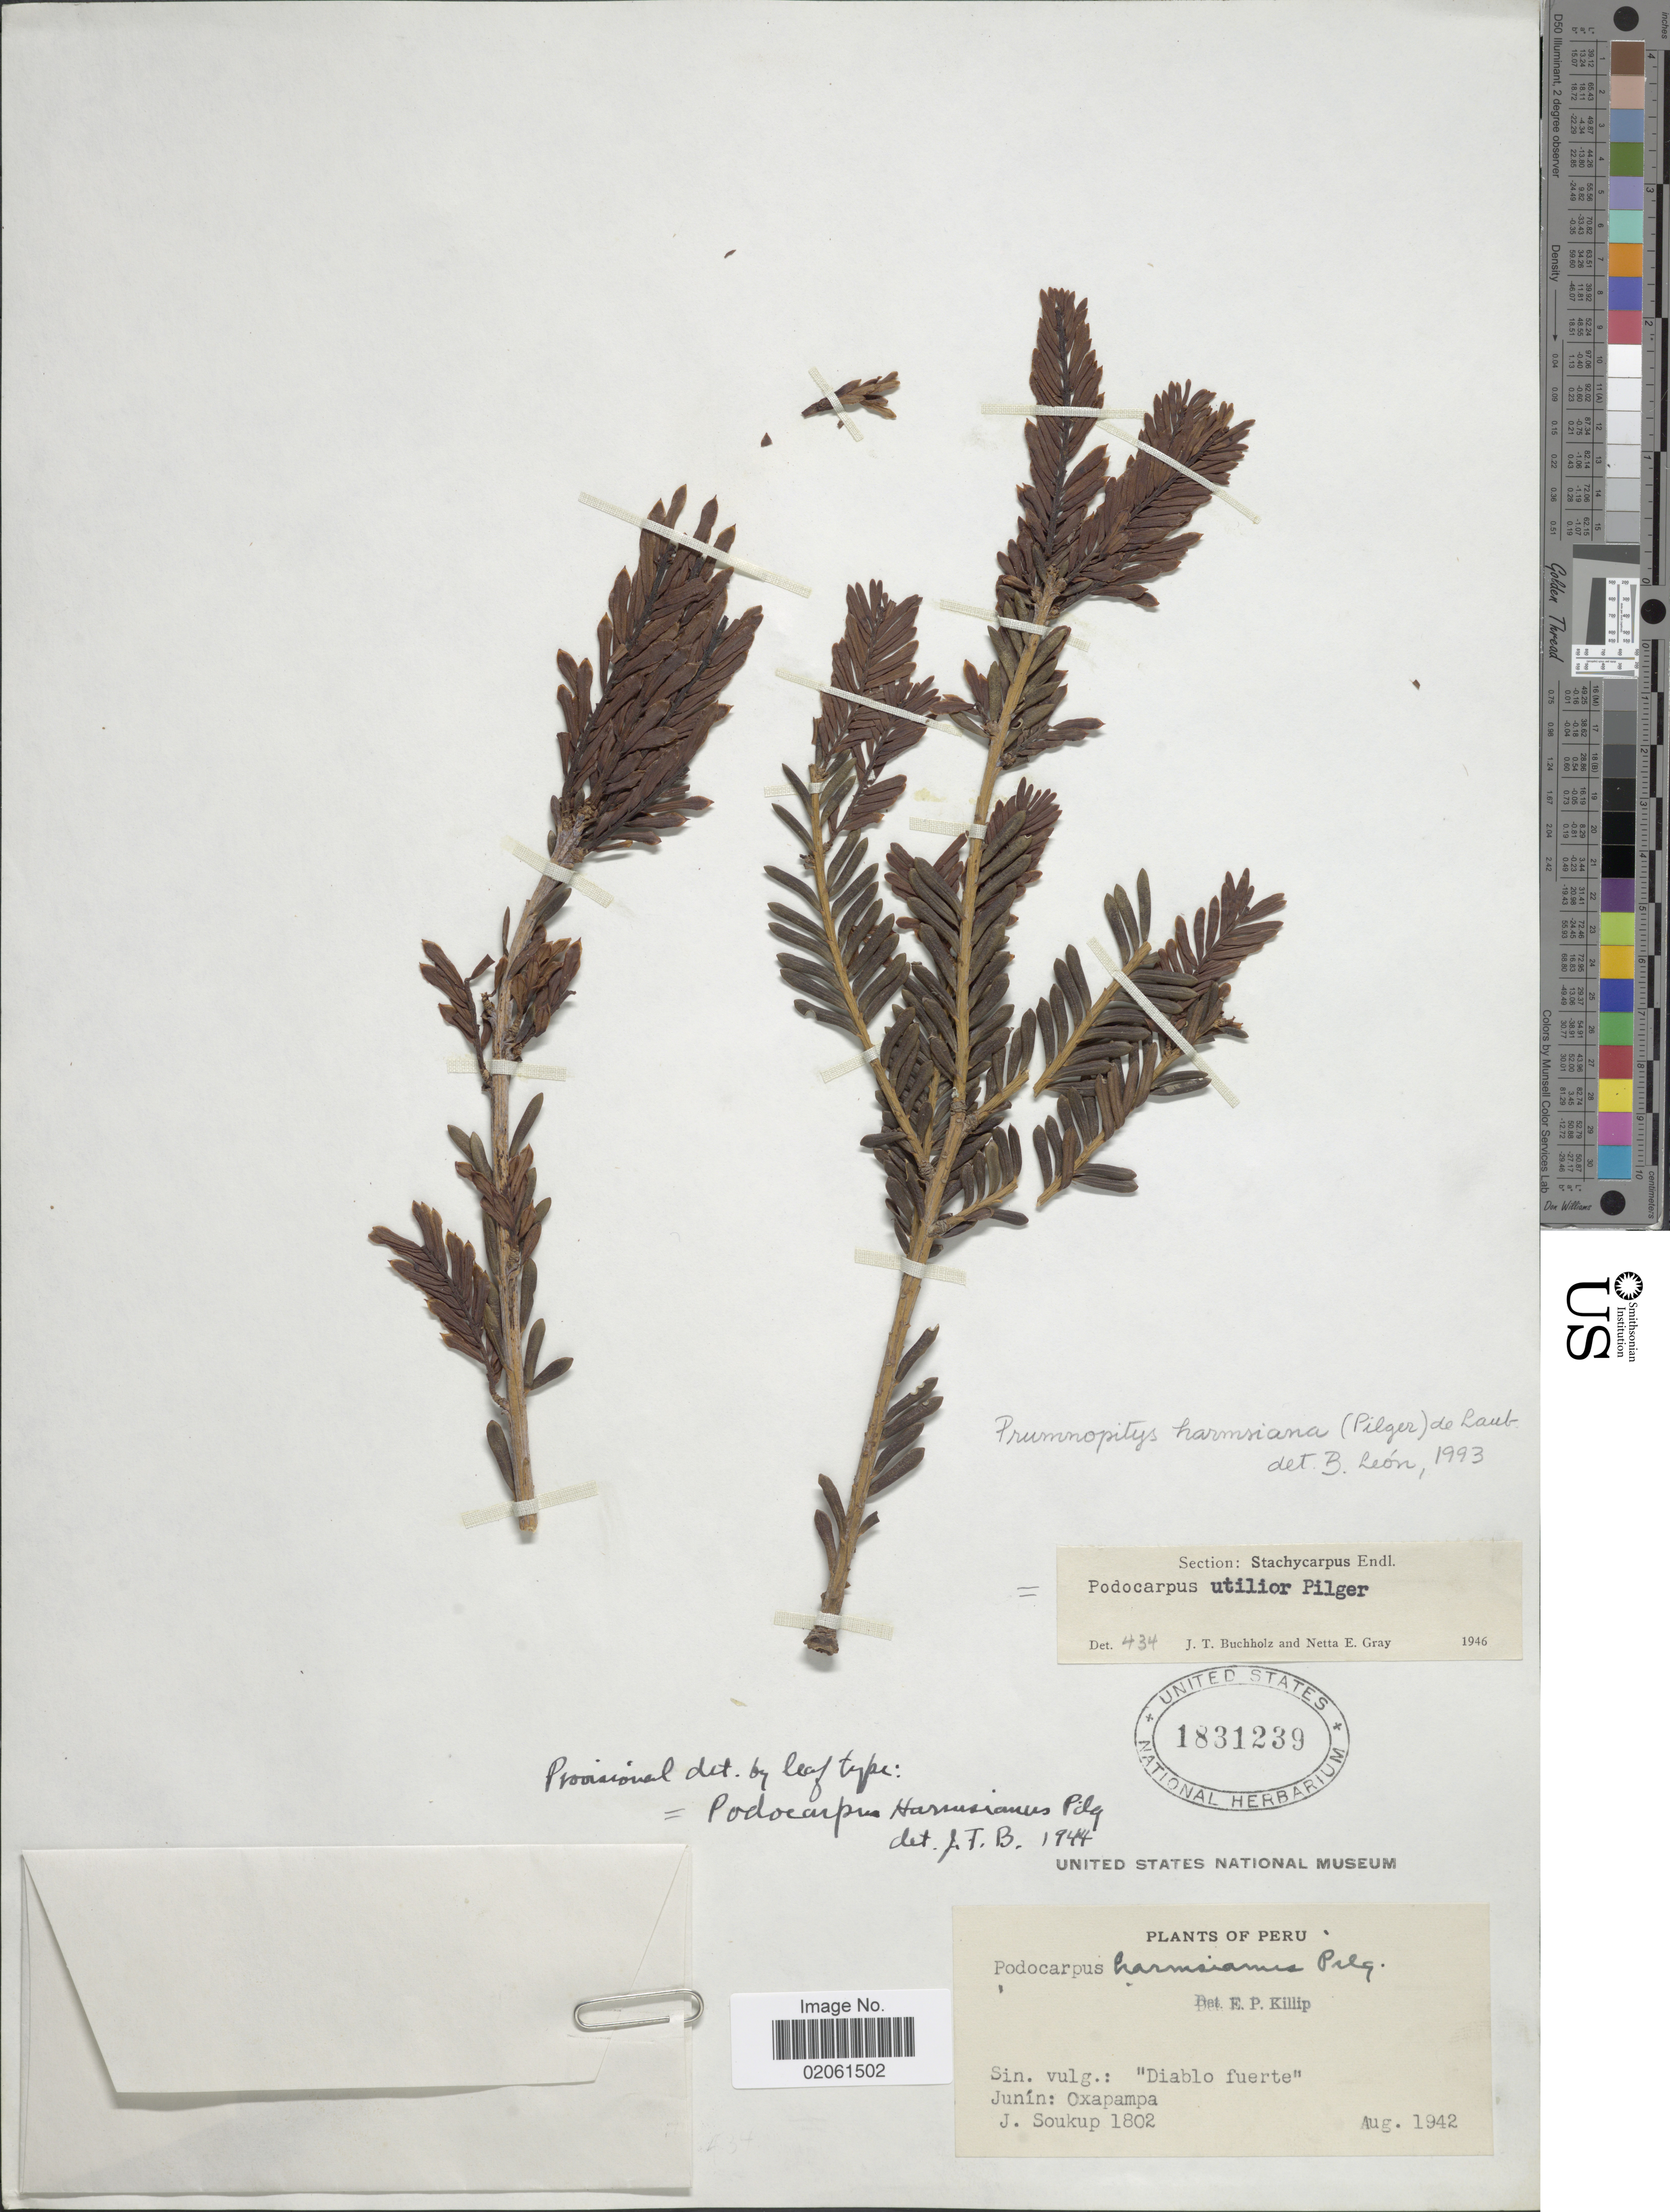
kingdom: Plantae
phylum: Tracheophyta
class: Pinopsida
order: Pinales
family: Podocarpaceae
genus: Podocarpus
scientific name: Podocarpus harmsianus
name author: Pilg.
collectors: J. Soukup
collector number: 1802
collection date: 1942-08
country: Peru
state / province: Junín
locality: Junin: Oxapampa, Peru.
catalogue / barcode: US 1831239